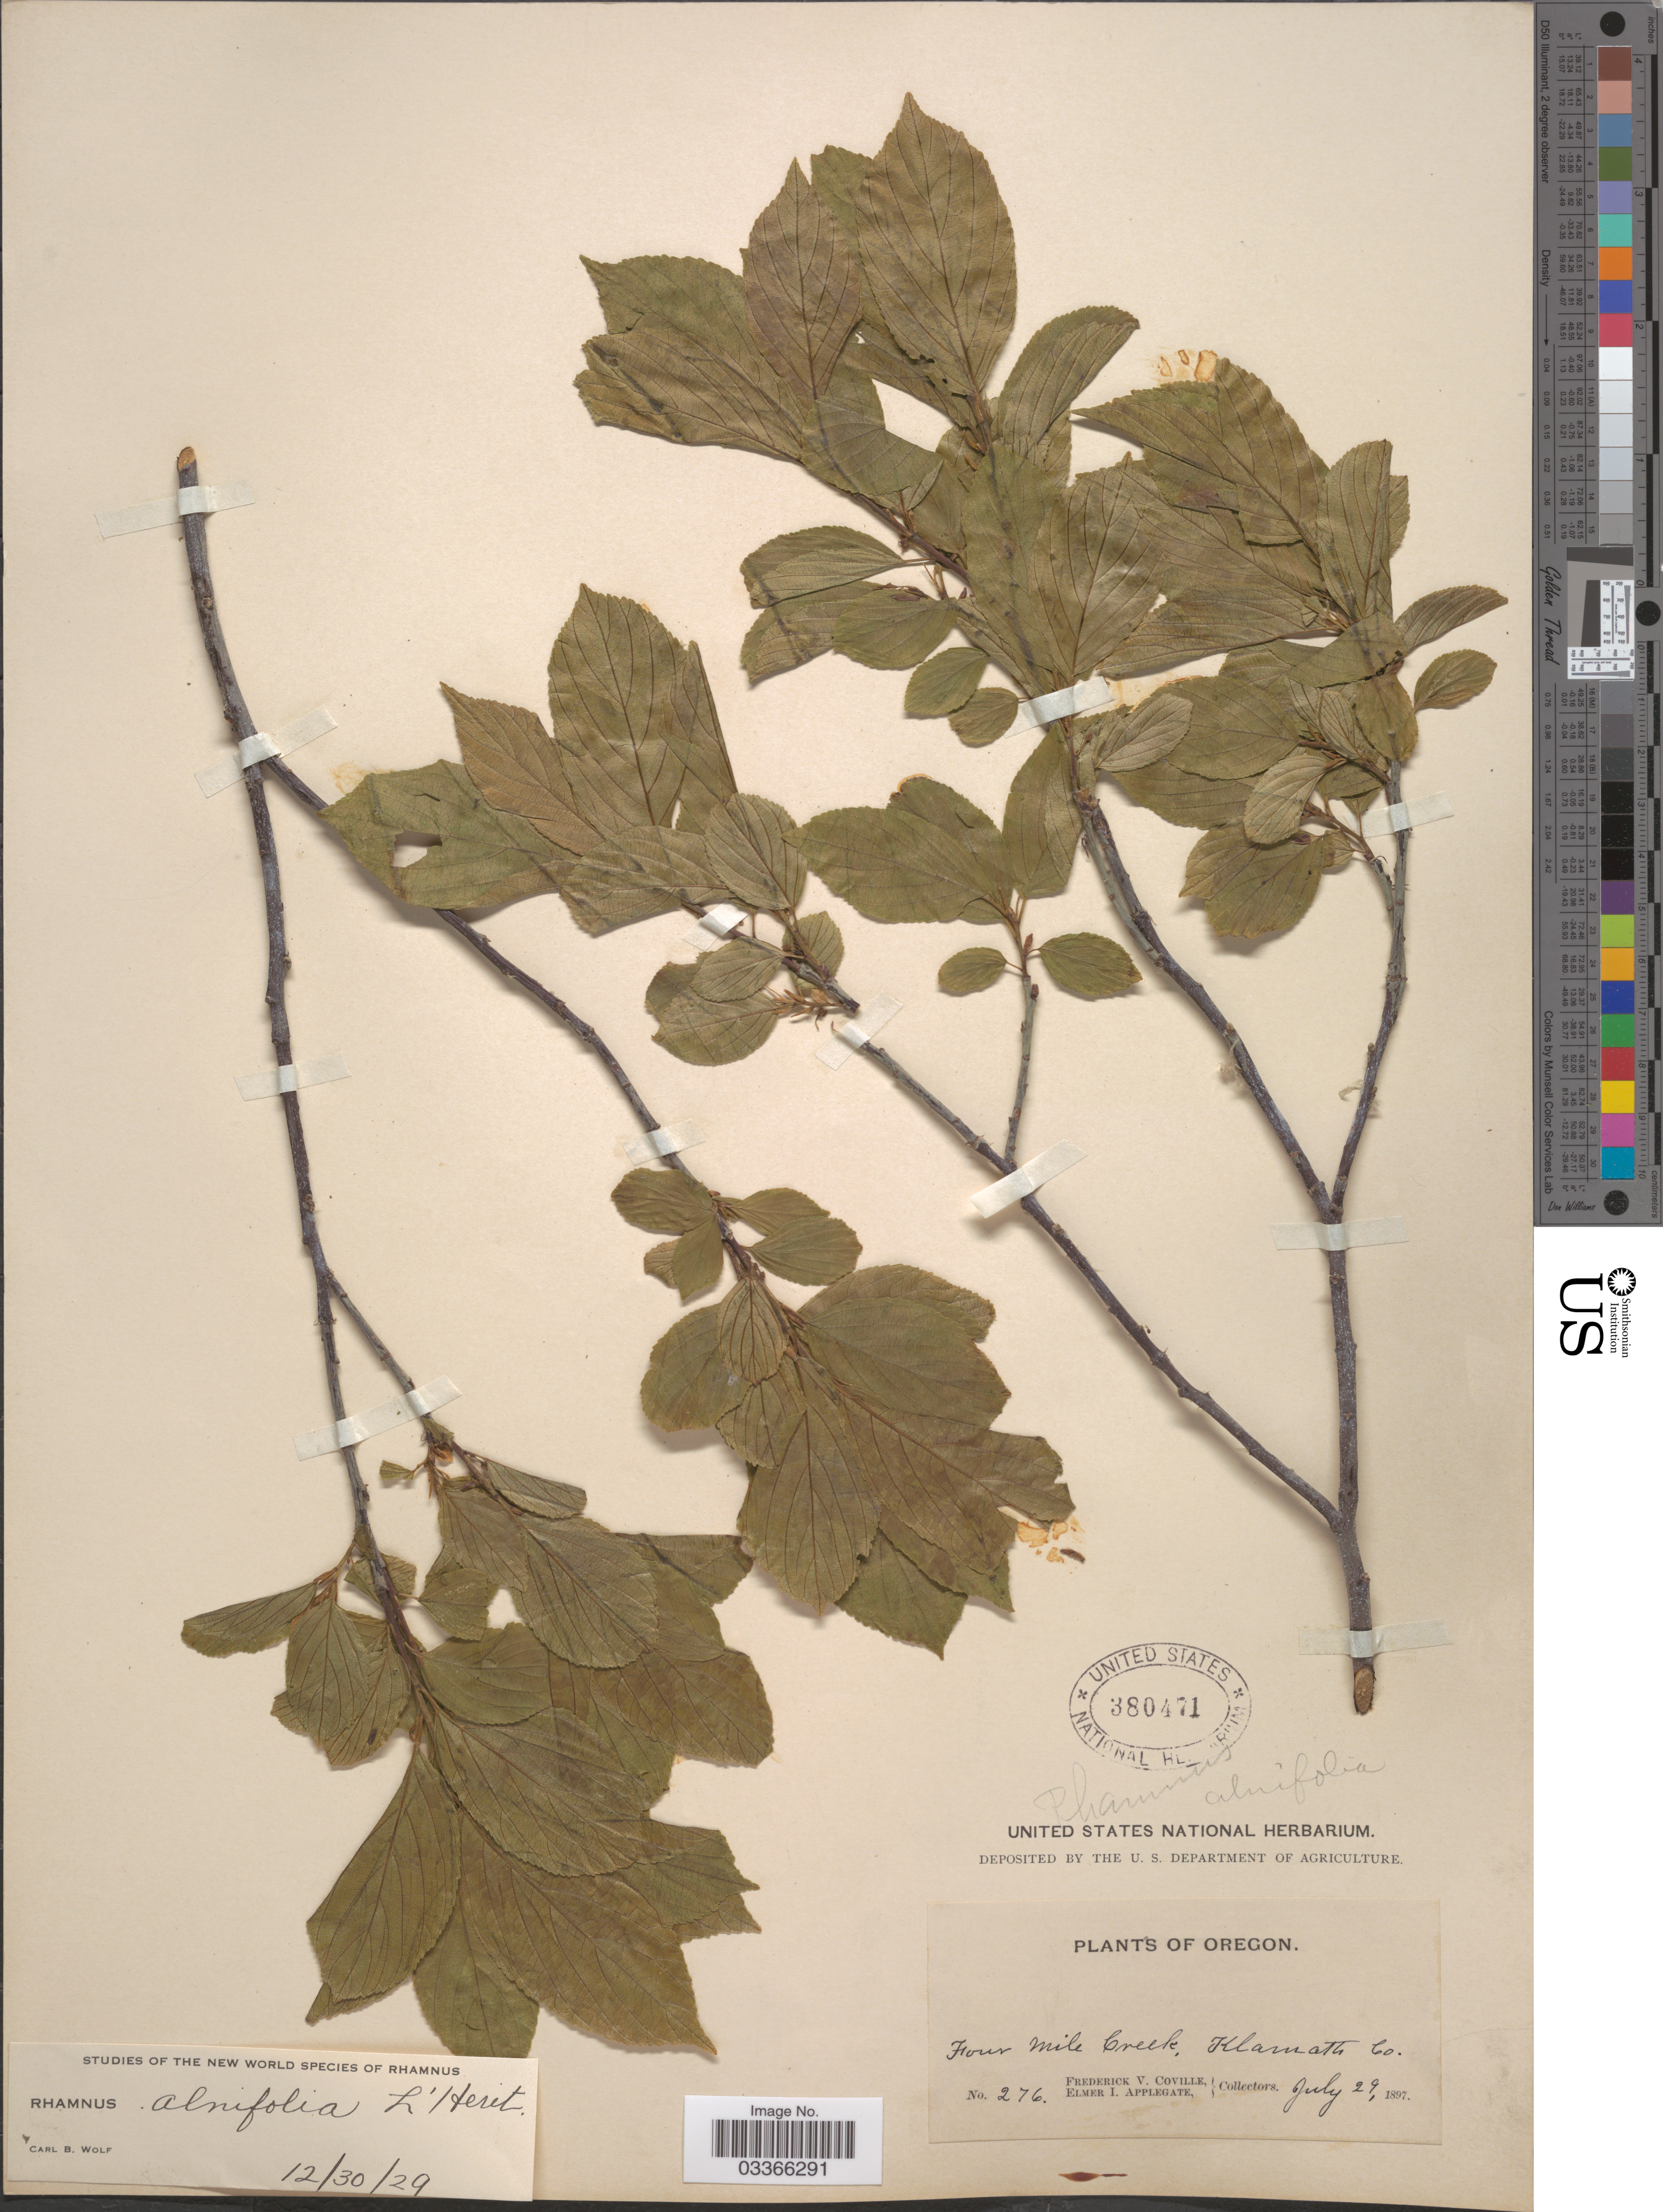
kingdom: Plantae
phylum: Tracheophyta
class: Magnoliopsida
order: Rosales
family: Rhamnaceae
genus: Rhamnus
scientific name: Rhamnus alnifolia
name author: L'Hér.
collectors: F. V. Coville & E. I. Applegate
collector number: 276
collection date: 1897-07-29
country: United States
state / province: Oregon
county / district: Klamath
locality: Four Mile Creek, Klamath Co.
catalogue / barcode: US 380471